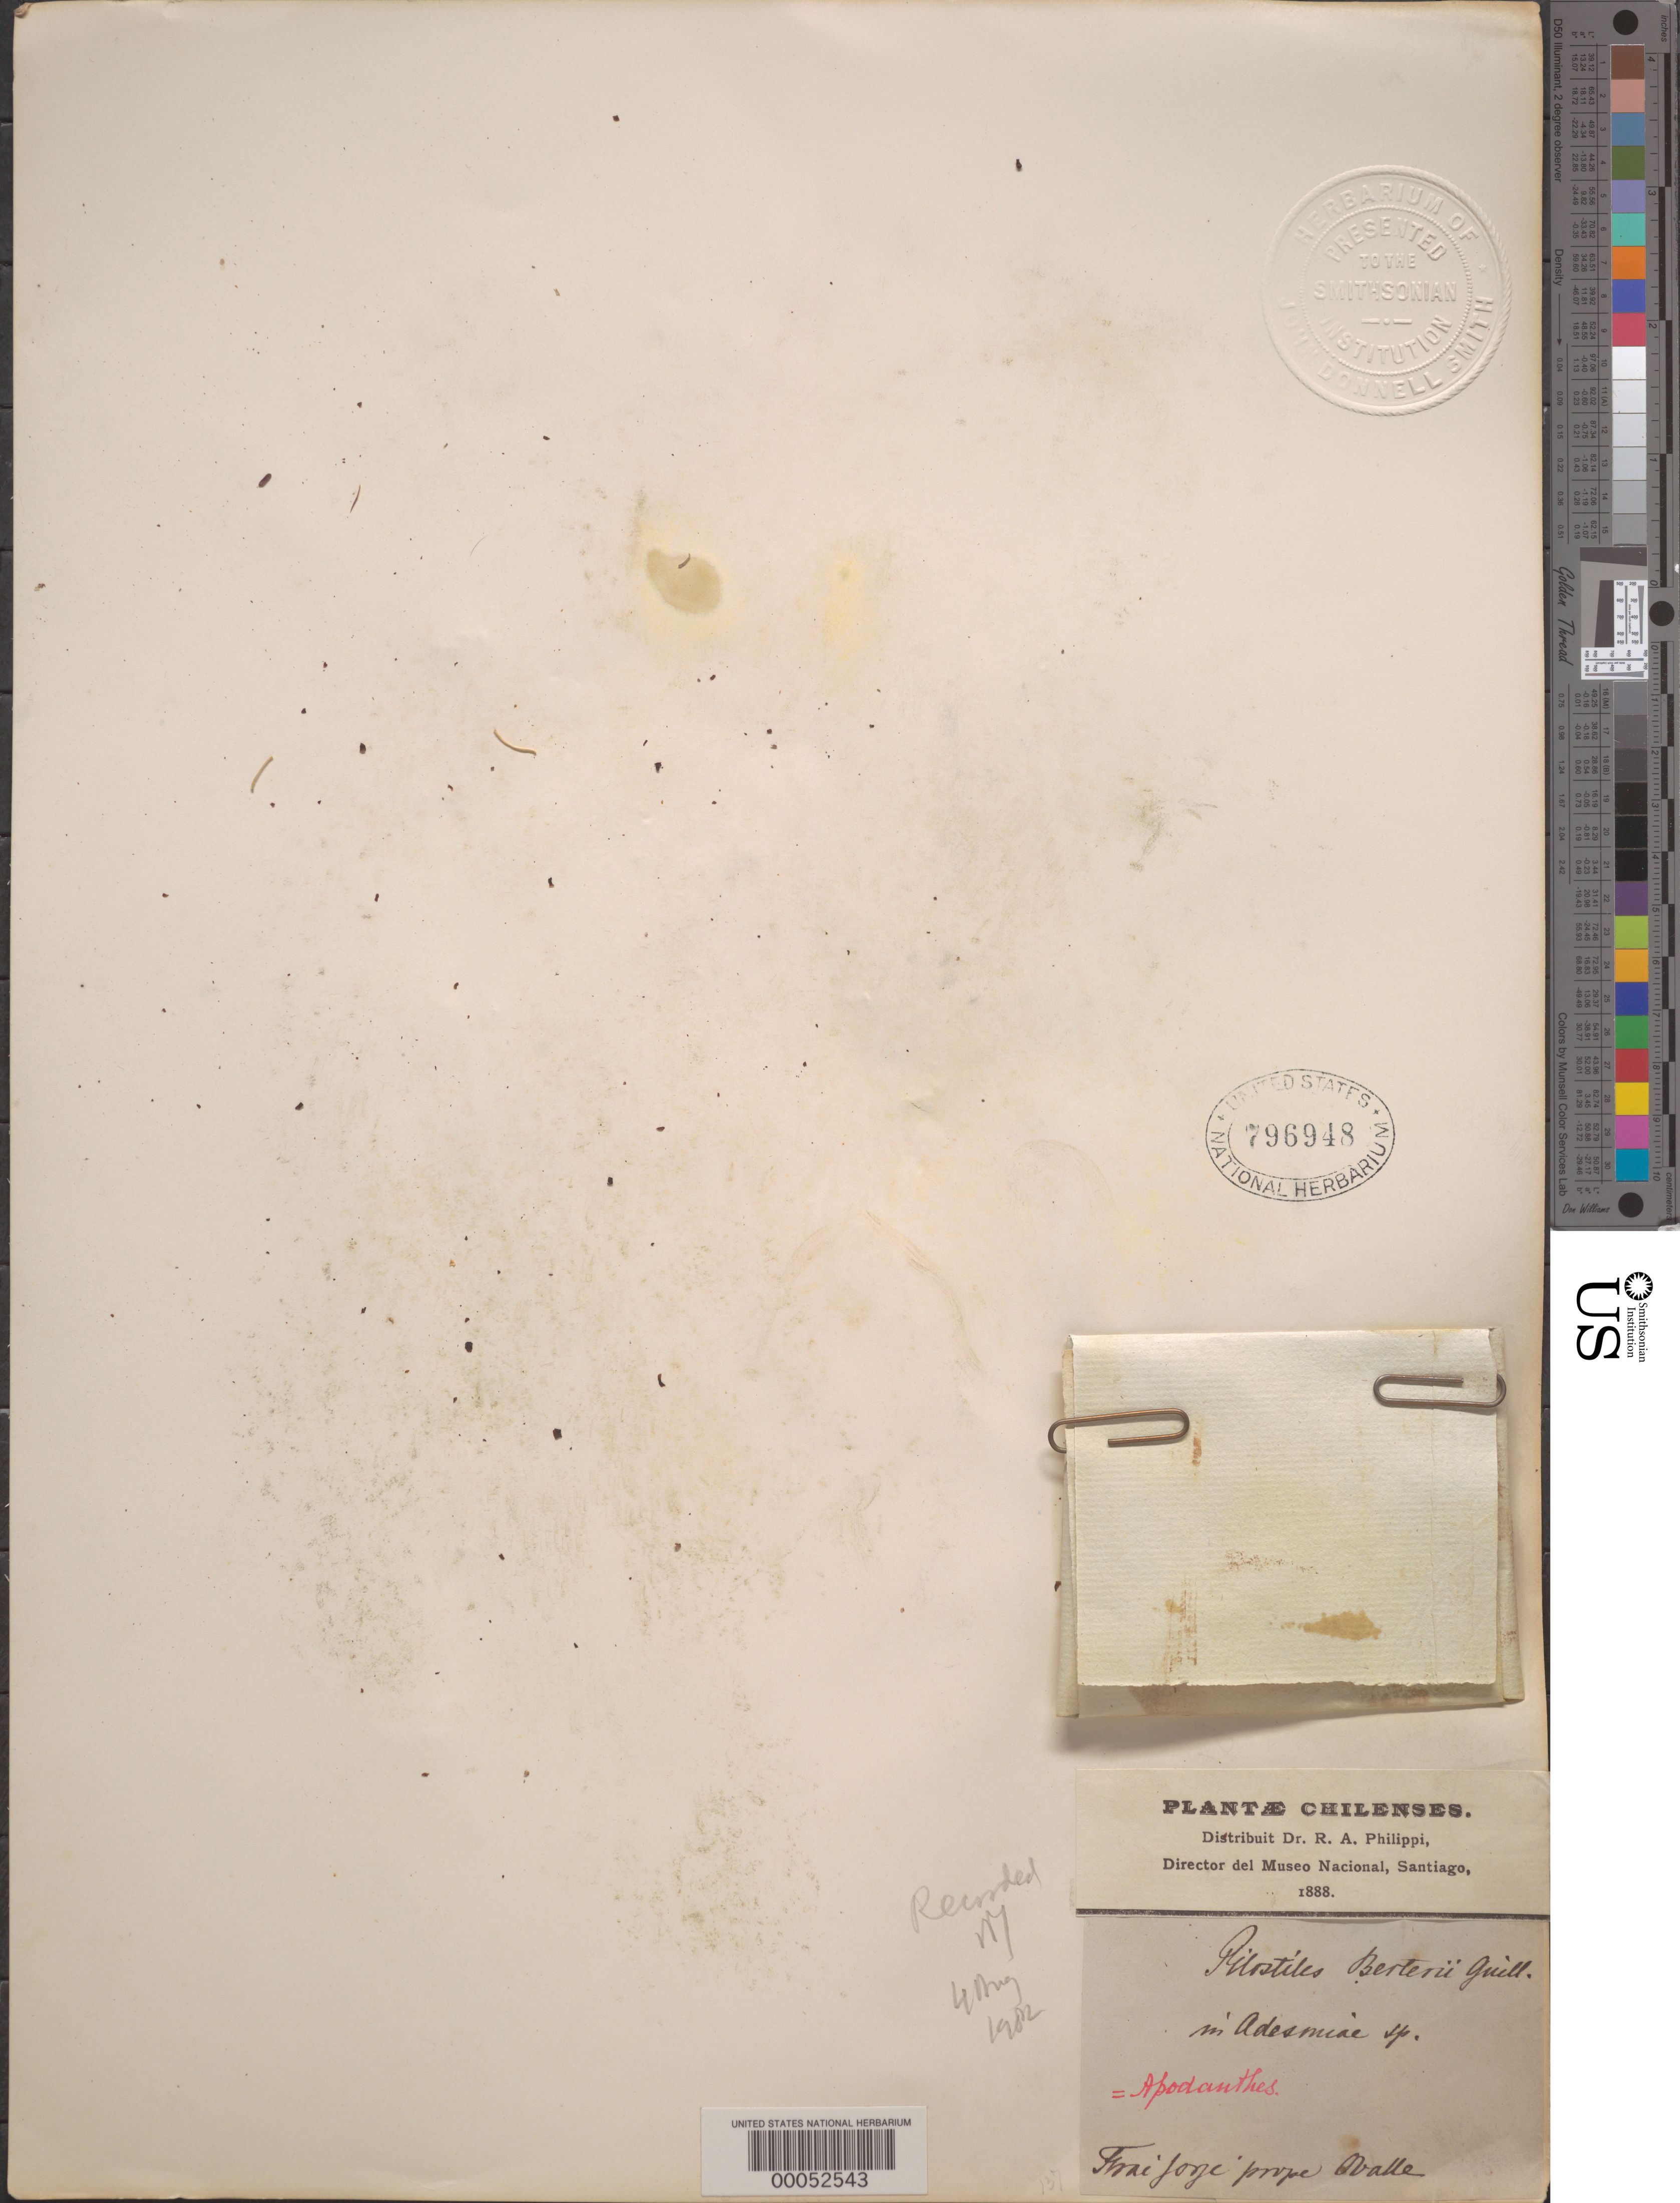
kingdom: Plantae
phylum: Tracheophyta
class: Magnoliopsida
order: Cucurbitales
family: Apodanthaceae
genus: Pilostyles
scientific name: Pilostyles berteroi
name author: Guill.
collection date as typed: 1888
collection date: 1888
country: Chile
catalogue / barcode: US 796948